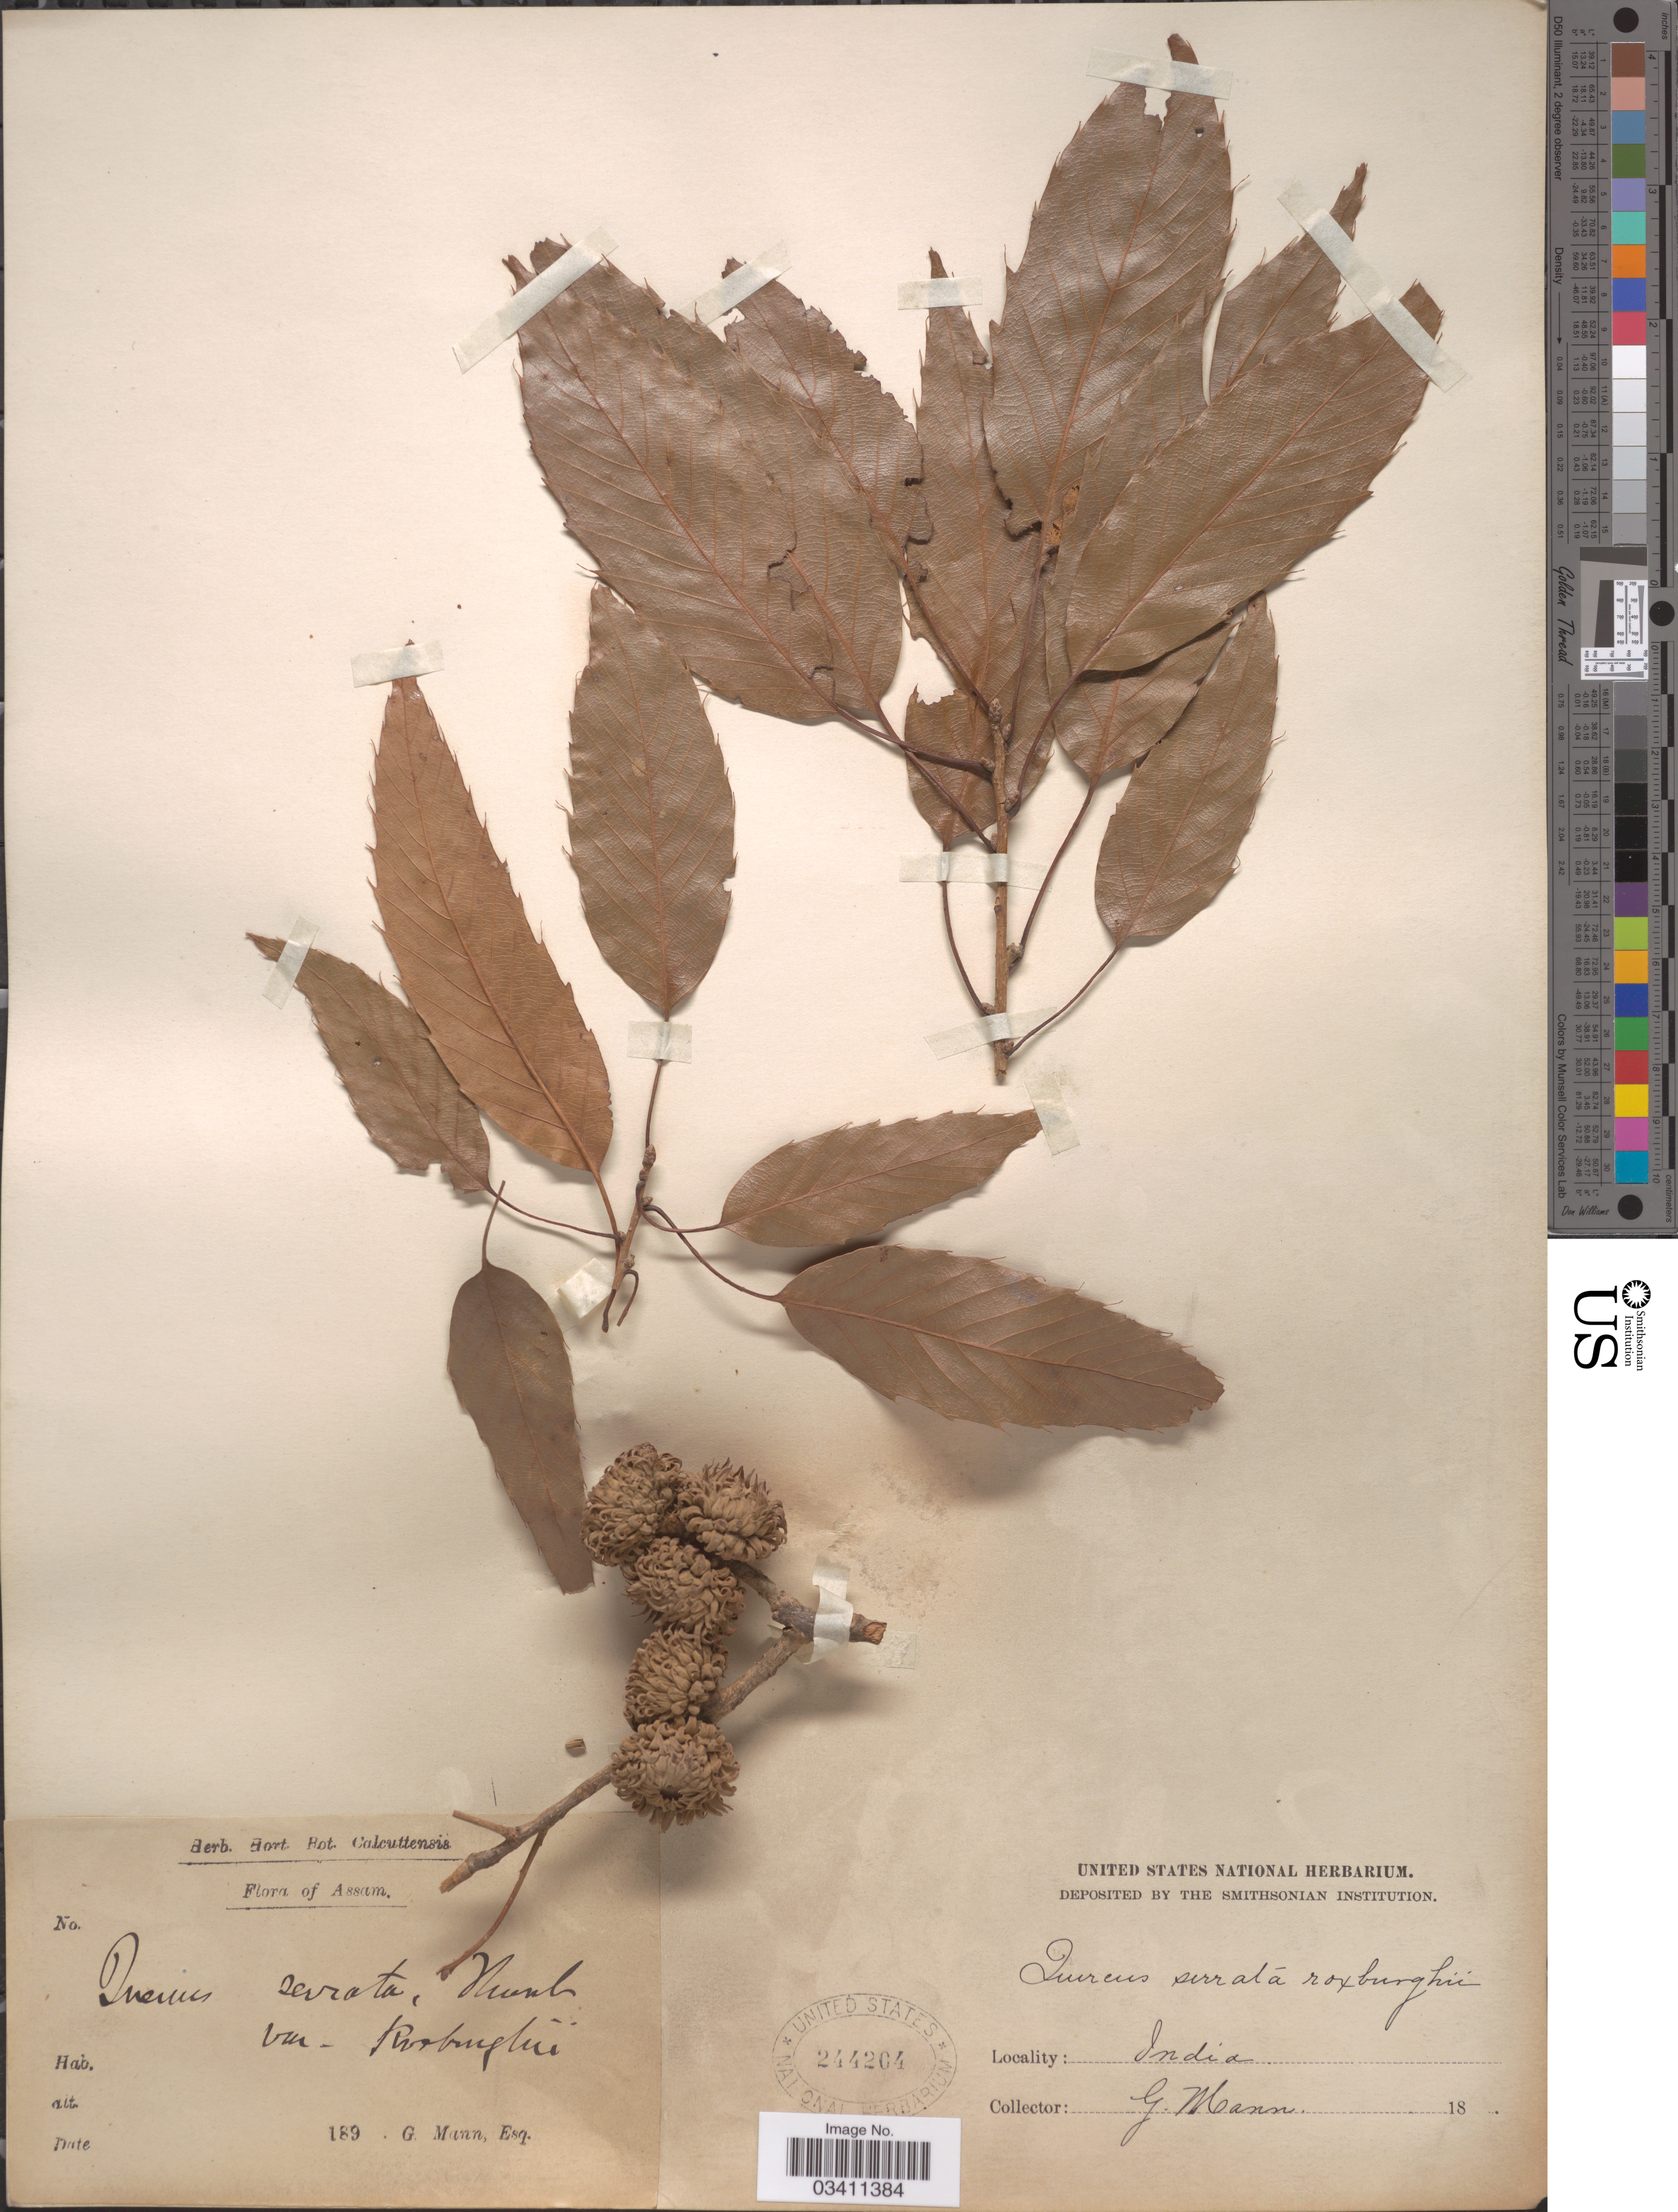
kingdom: Plantae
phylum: Tracheophyta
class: Magnoliopsida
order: Fagales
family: Fagaceae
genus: Quercus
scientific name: Quercus acutissima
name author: Carruth.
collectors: G. Mann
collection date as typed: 189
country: India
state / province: Assam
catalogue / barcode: US 244204